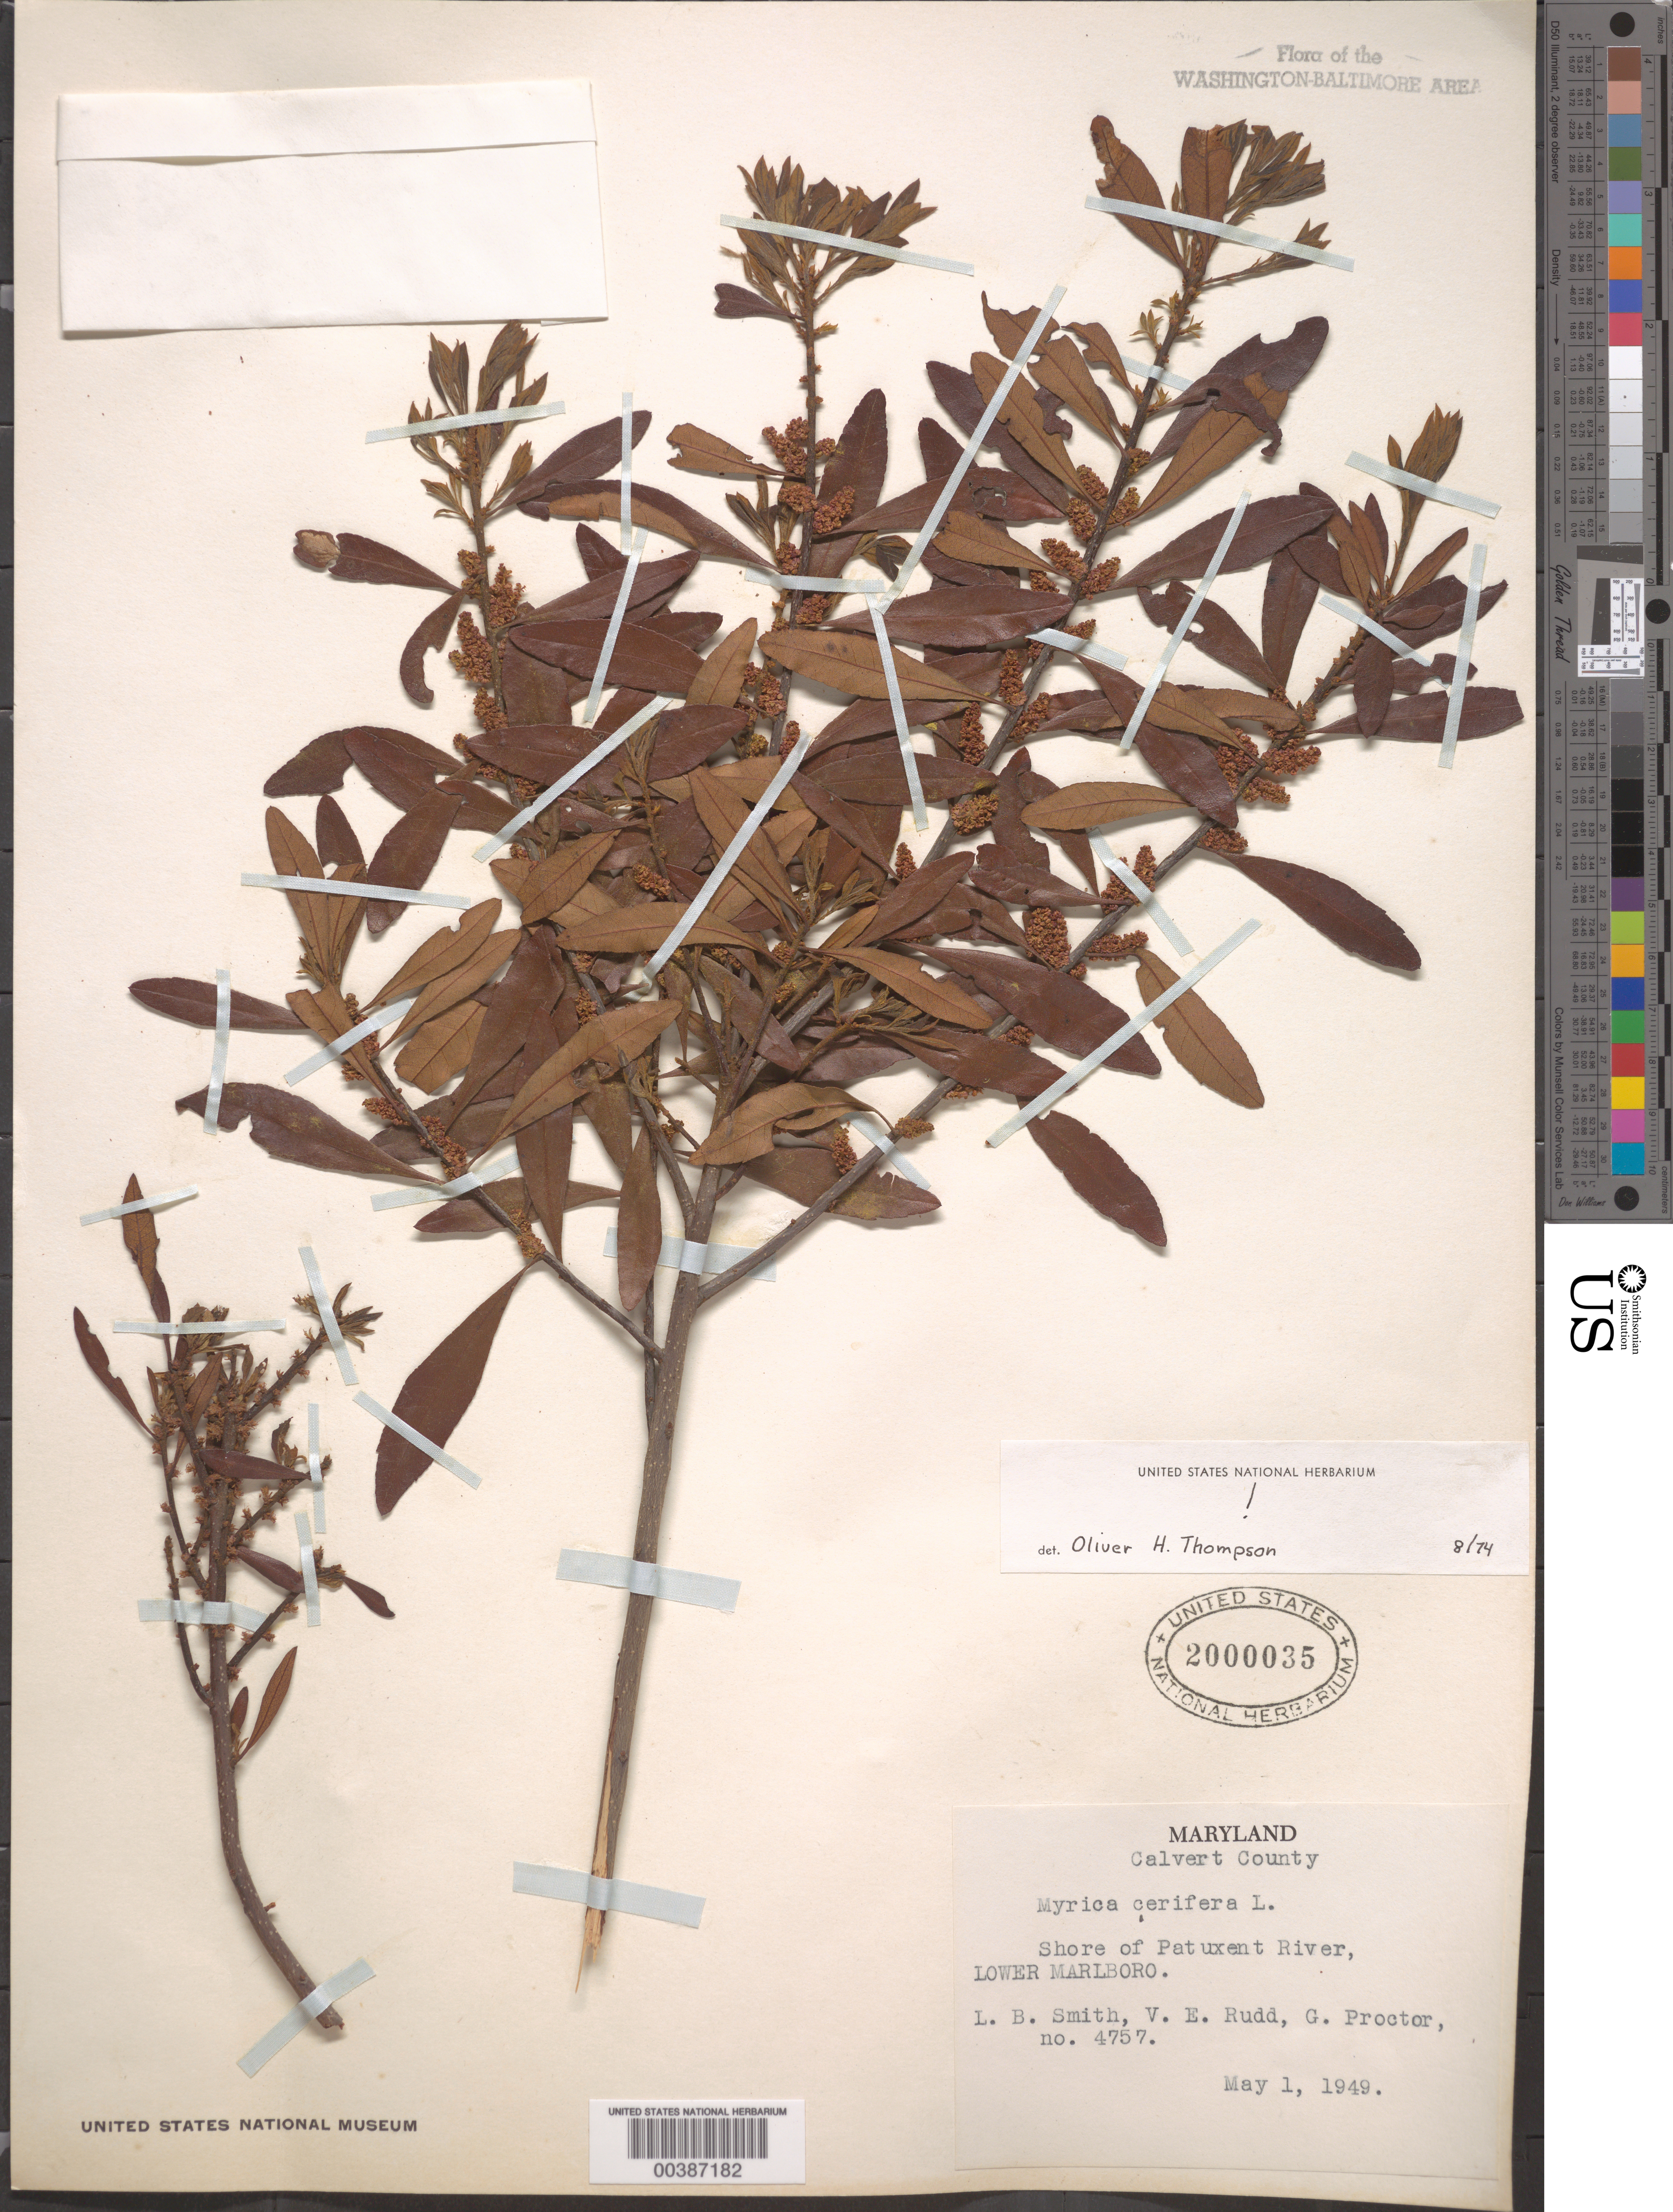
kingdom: Plantae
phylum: Tracheophyta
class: Magnoliopsida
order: Fagales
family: Myricaceae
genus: Morella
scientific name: Morella cerifera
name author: (L.) Small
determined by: Strong, Mark T., (BOT), Smithsonian Institution - National Museum of Natural History (UNITED STATES)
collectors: L. Smith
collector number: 4757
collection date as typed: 01 May 1949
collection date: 1949-05-01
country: United States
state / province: Maryland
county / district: Calvert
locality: Patuxent River, Lower Marlboro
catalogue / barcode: US 2000035